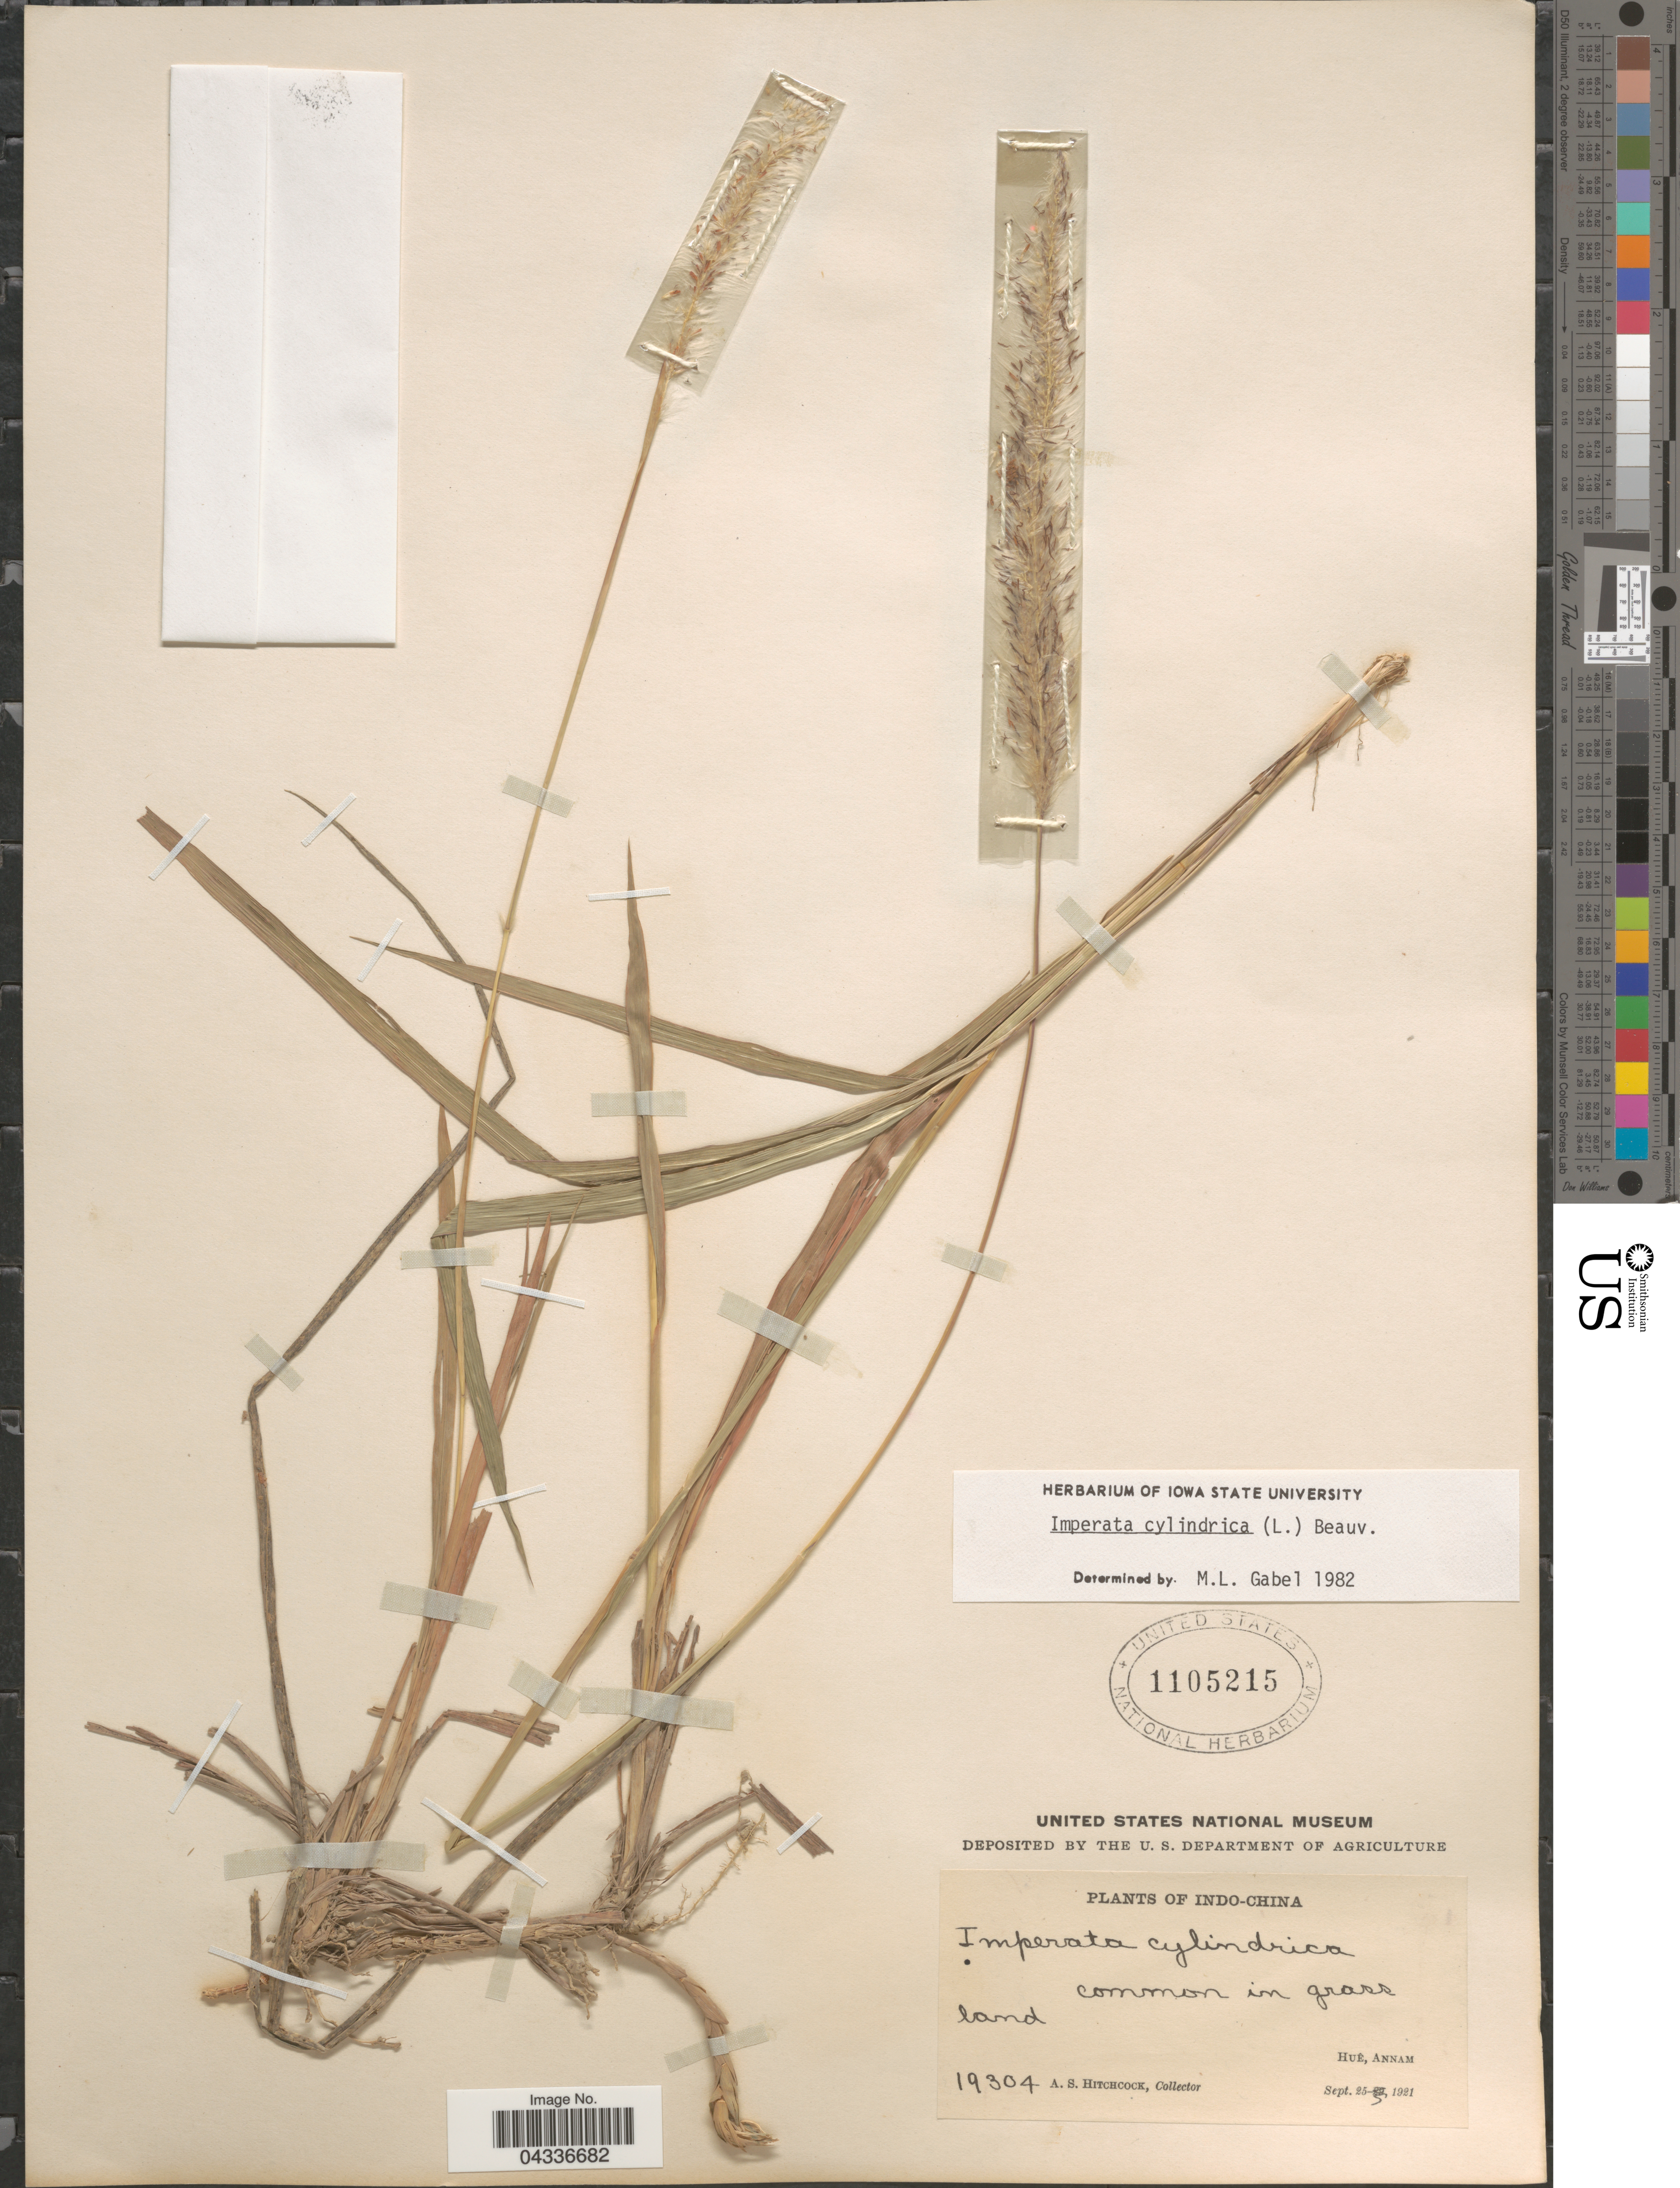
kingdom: Plantae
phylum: Tracheophyta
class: Liliopsida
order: Poales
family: Poaceae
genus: Imperata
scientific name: Imperata cylindrica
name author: (L.) P. Beauv.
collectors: A. S. Hitchcock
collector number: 19304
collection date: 1921-09-25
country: Vietnam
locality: Indo-China. Huê, Annam.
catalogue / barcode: US 1105215